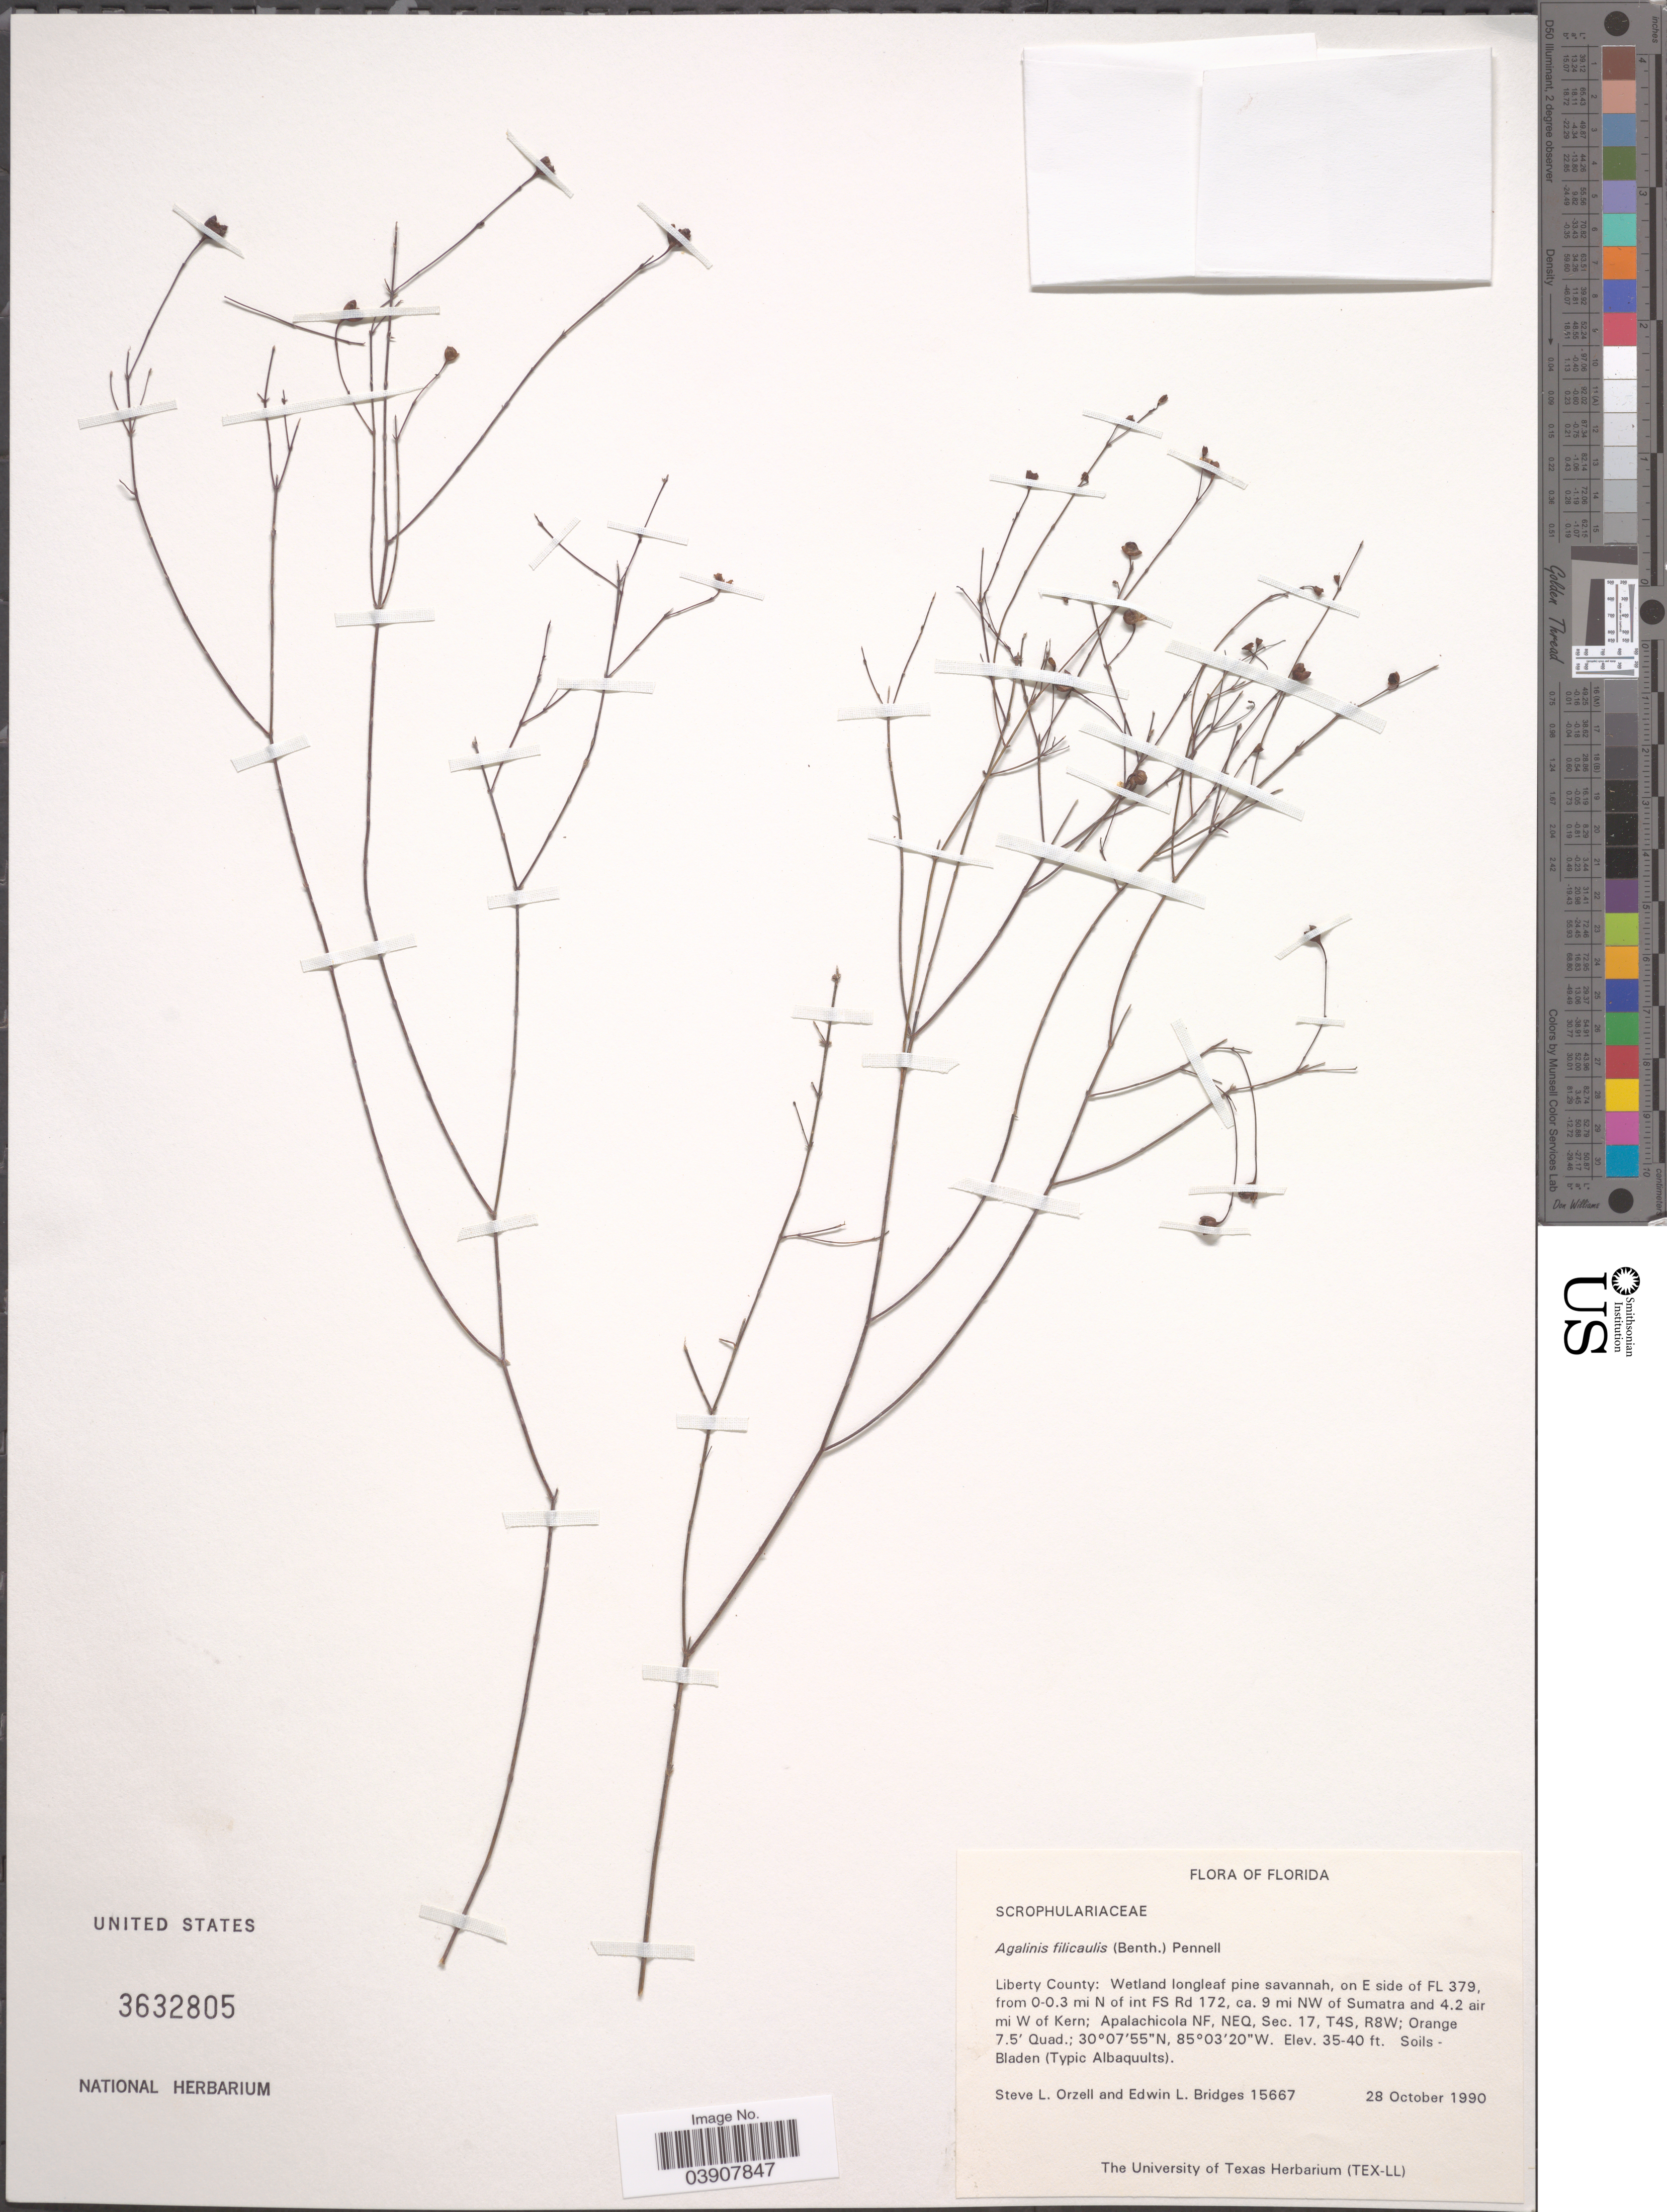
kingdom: Plantae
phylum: Tracheophyta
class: Magnoliopsida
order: Lamiales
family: Orobanchaceae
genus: Agalinis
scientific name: Agalinis filicaulis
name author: (Benth.) Pennell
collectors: S. Orzell & E. Bridges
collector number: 15667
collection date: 1990-10-28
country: United States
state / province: Florida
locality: Liberty County: Wetland longleaf pine savannah, on E side of FL 379, from 0-0.3 mi N of int FS Rd 172, ca. 9 mi NW of Sumatra and 4.2 air mi W of Kern; Apalachicola NF, NEQ, Sec. 17, T4S, R8W; Orange 7.5' Quad.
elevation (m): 11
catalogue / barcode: US 3632805